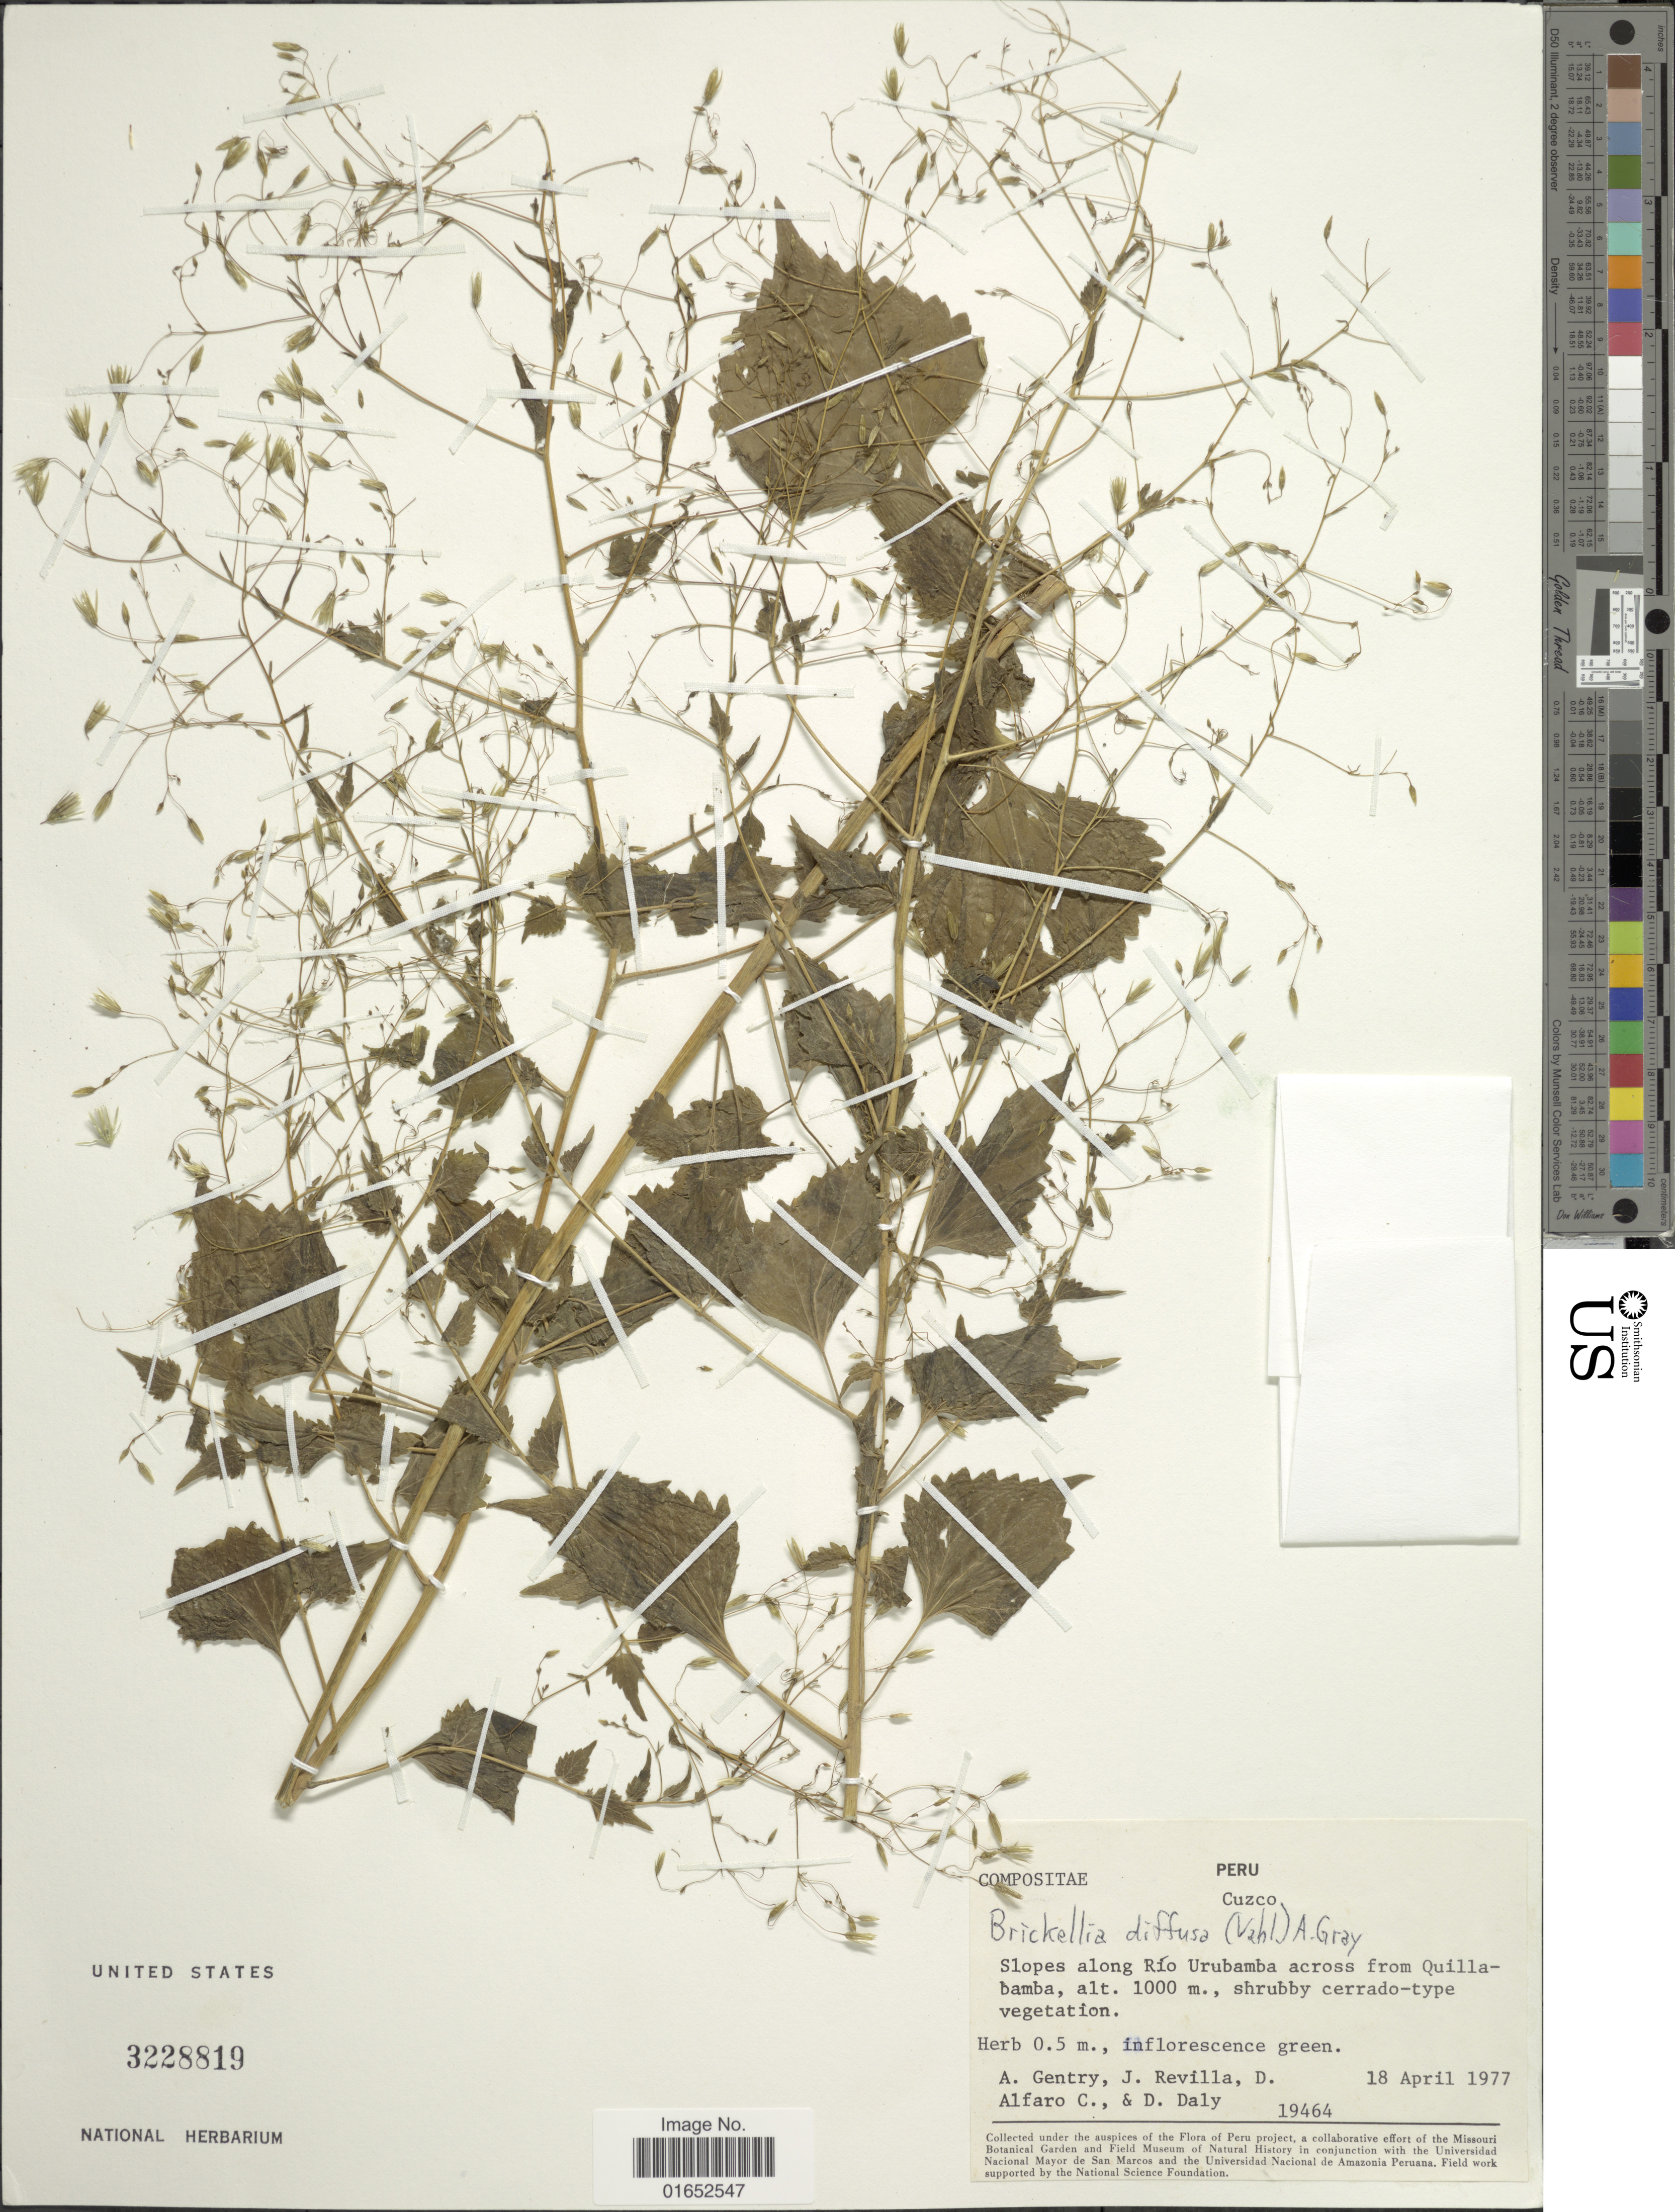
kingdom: Plantae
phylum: Tracheophyta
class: Magnoliopsida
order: Asterales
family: Asteraceae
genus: Brickellia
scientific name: Brickellia diffusa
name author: (Vahl) A. Gray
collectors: A. H. Gentry, J. Revilla, D. Alfaro Castaneda & D. C. Daly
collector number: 19464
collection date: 1977-04-18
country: Peru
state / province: Cusco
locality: Slopes along Río Urubamba across from Quillabamba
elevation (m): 1000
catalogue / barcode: US 3228819